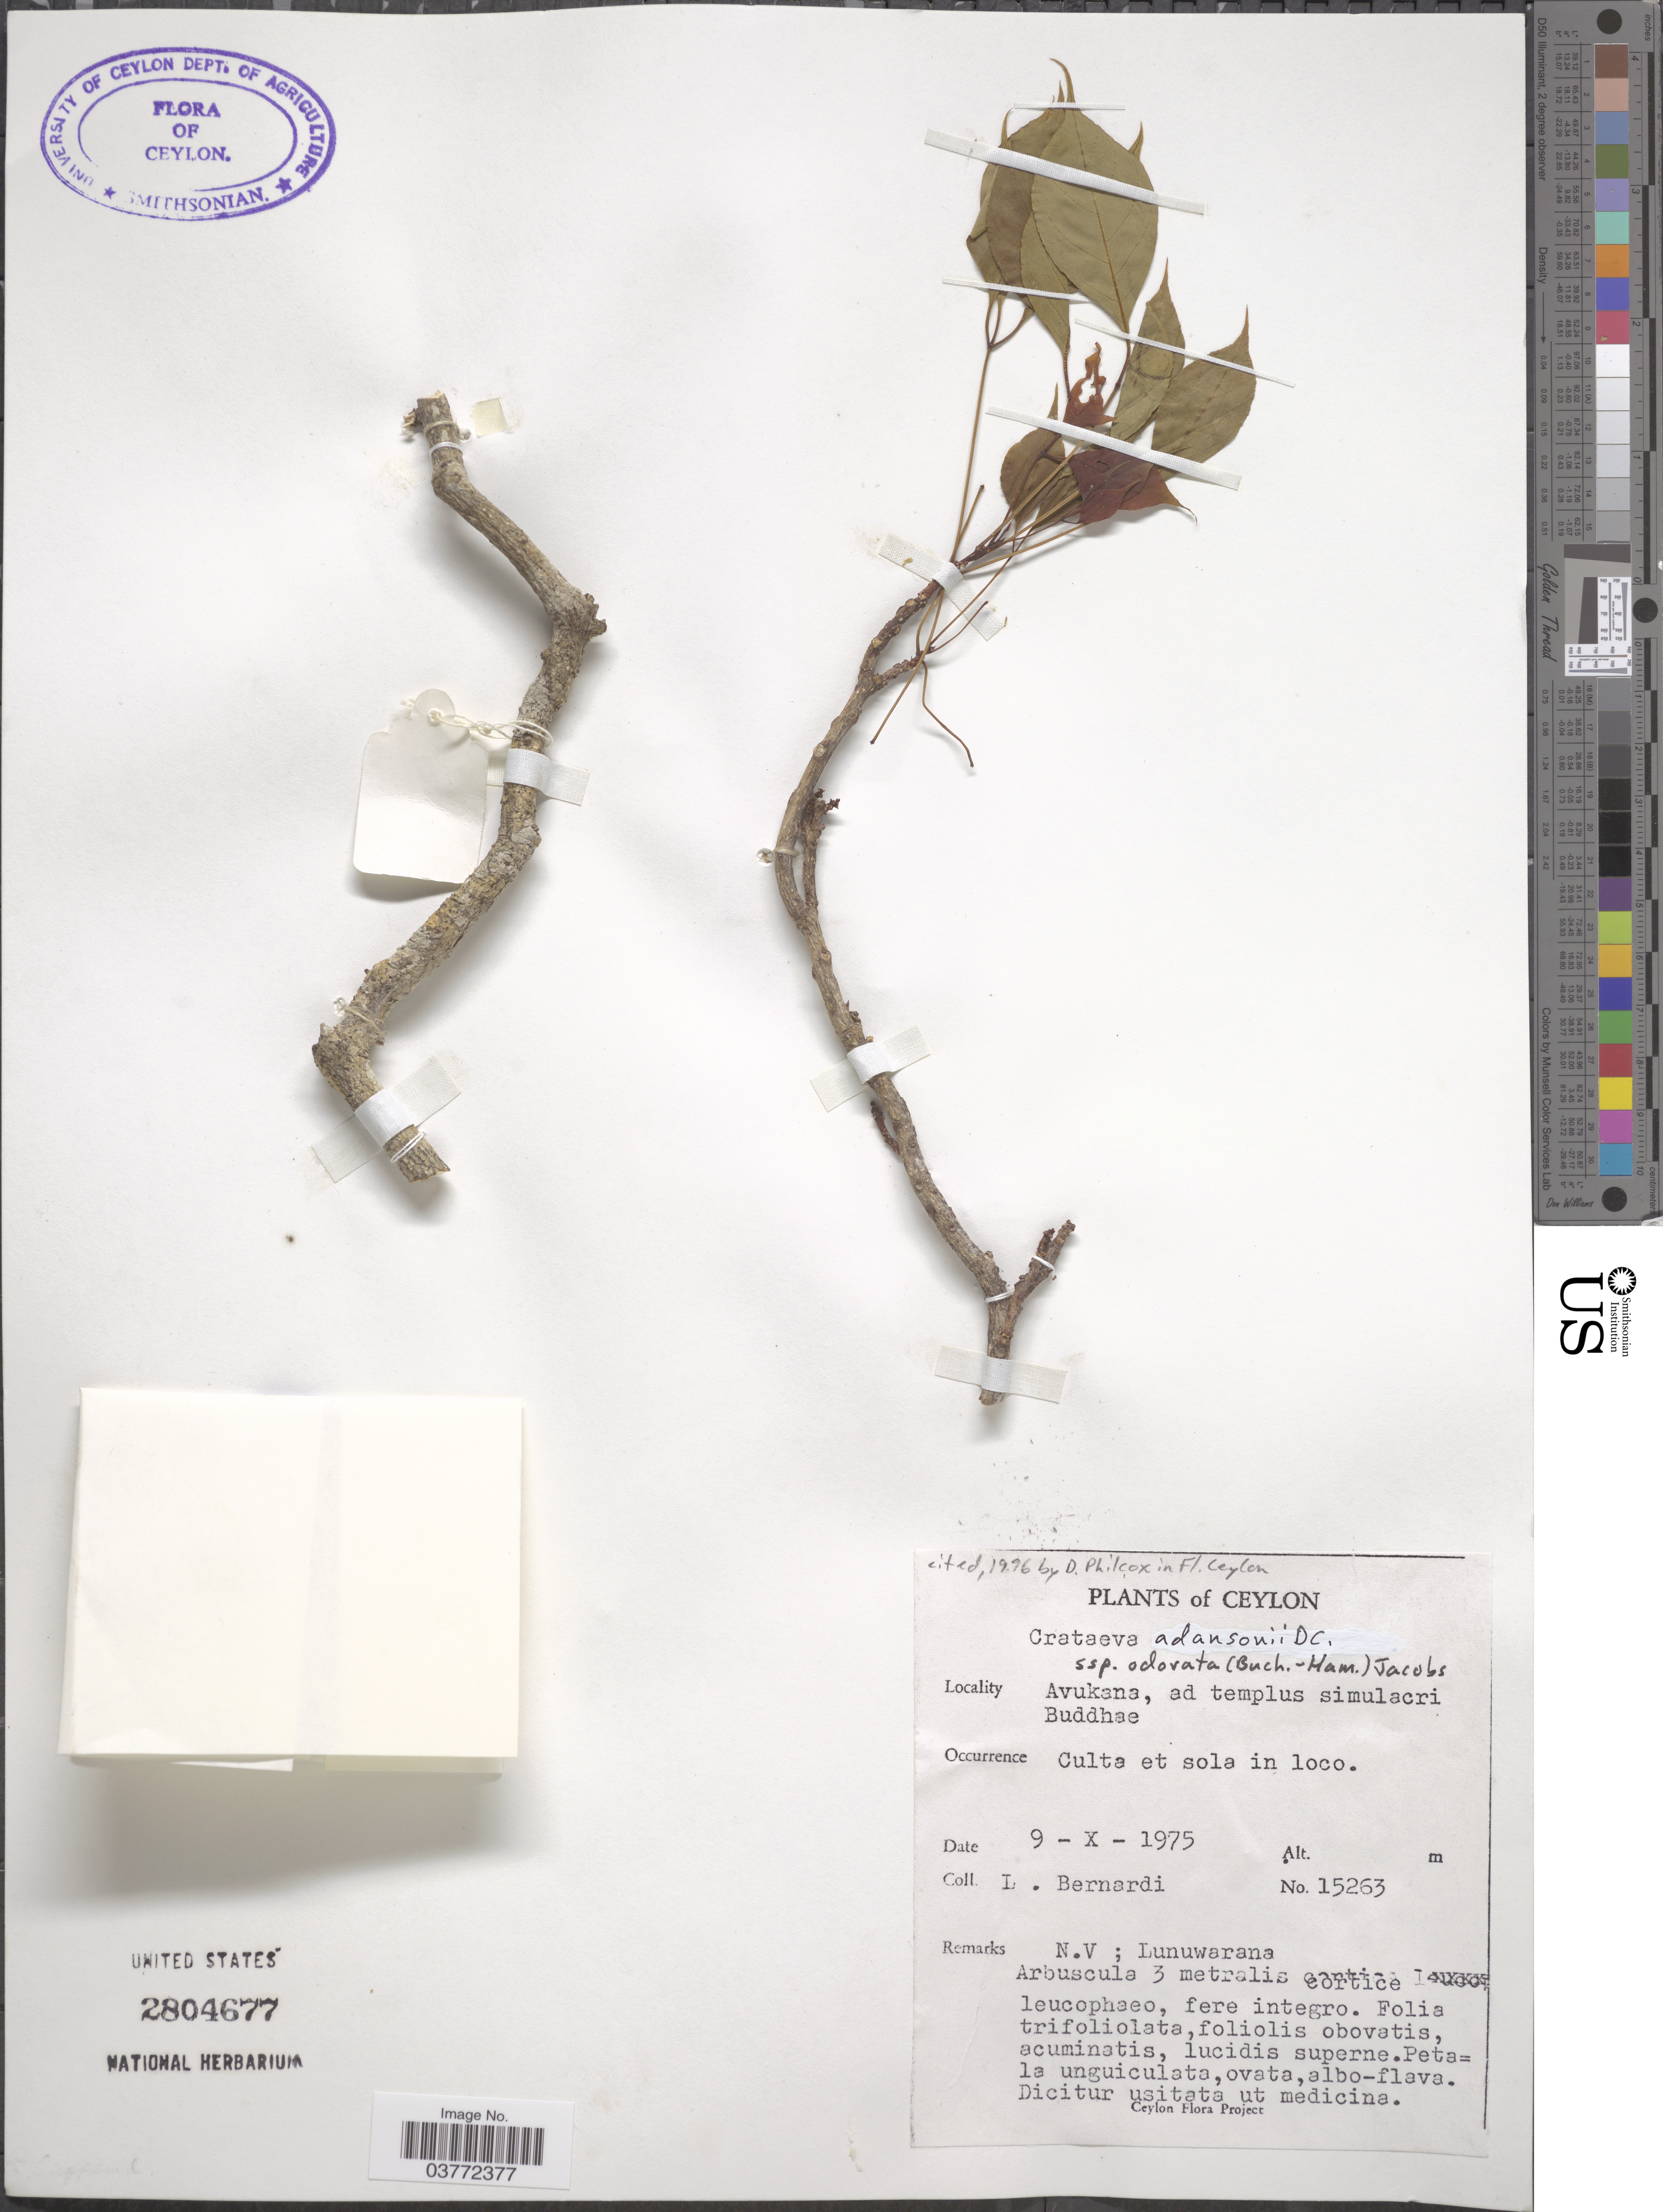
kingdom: Plantae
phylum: Tracheophyta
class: Magnoliopsida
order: Brassicales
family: Capparaceae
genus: Crateva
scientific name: Crateva adansonii subsp. odora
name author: (Buch.-Ham.) Jacobs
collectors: L. Bernardi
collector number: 15263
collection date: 1975-10-09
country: Sri Lanka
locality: Ceylon. Avukana, ad templus simulacri Buddhae.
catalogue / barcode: US 2804677